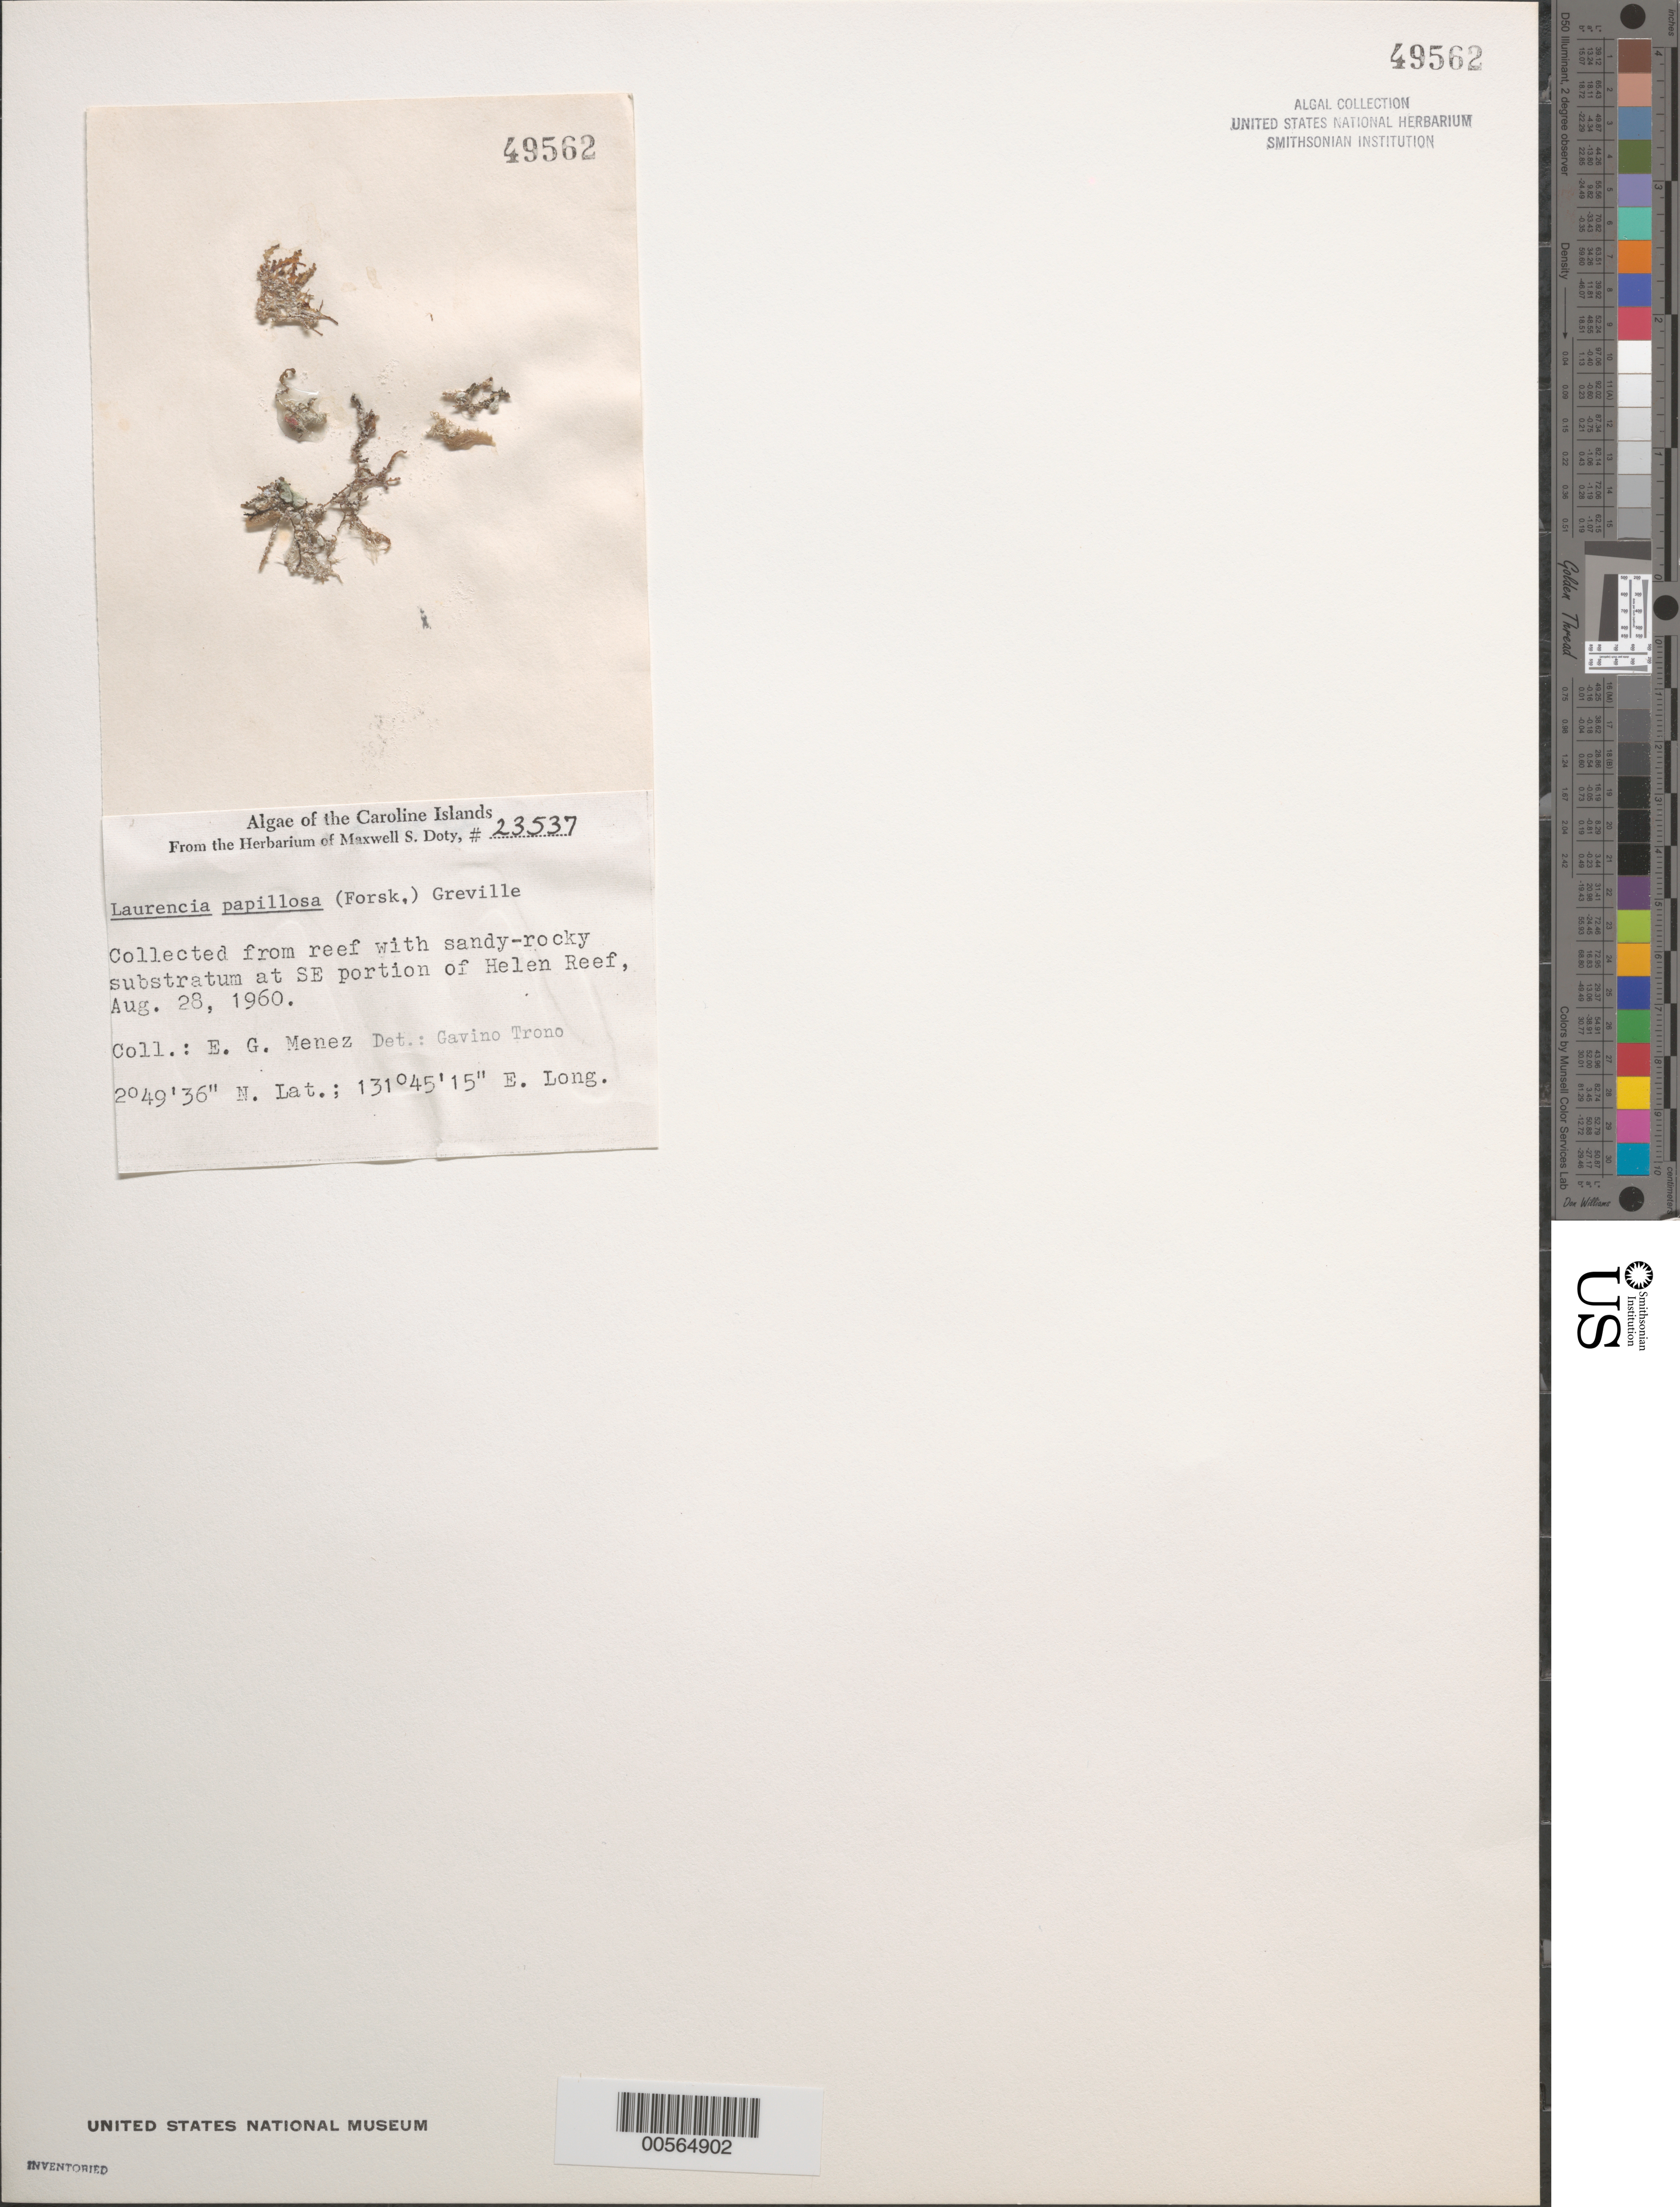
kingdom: Plantae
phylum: Rhodophyta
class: Florideophyceae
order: Ceramiales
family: Rhodomelaceae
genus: Palisada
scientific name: Palisada perforata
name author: (Bory) K.W. Nam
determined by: Algae name updating Project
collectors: Meñez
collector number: MSD 23537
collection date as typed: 28 Aug 1960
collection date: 1960-08-28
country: Palau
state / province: Belau Outliers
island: Helen Atoll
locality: Helen Reef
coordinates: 2 49' 36" N, 131 45' 15" E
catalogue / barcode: US 49562